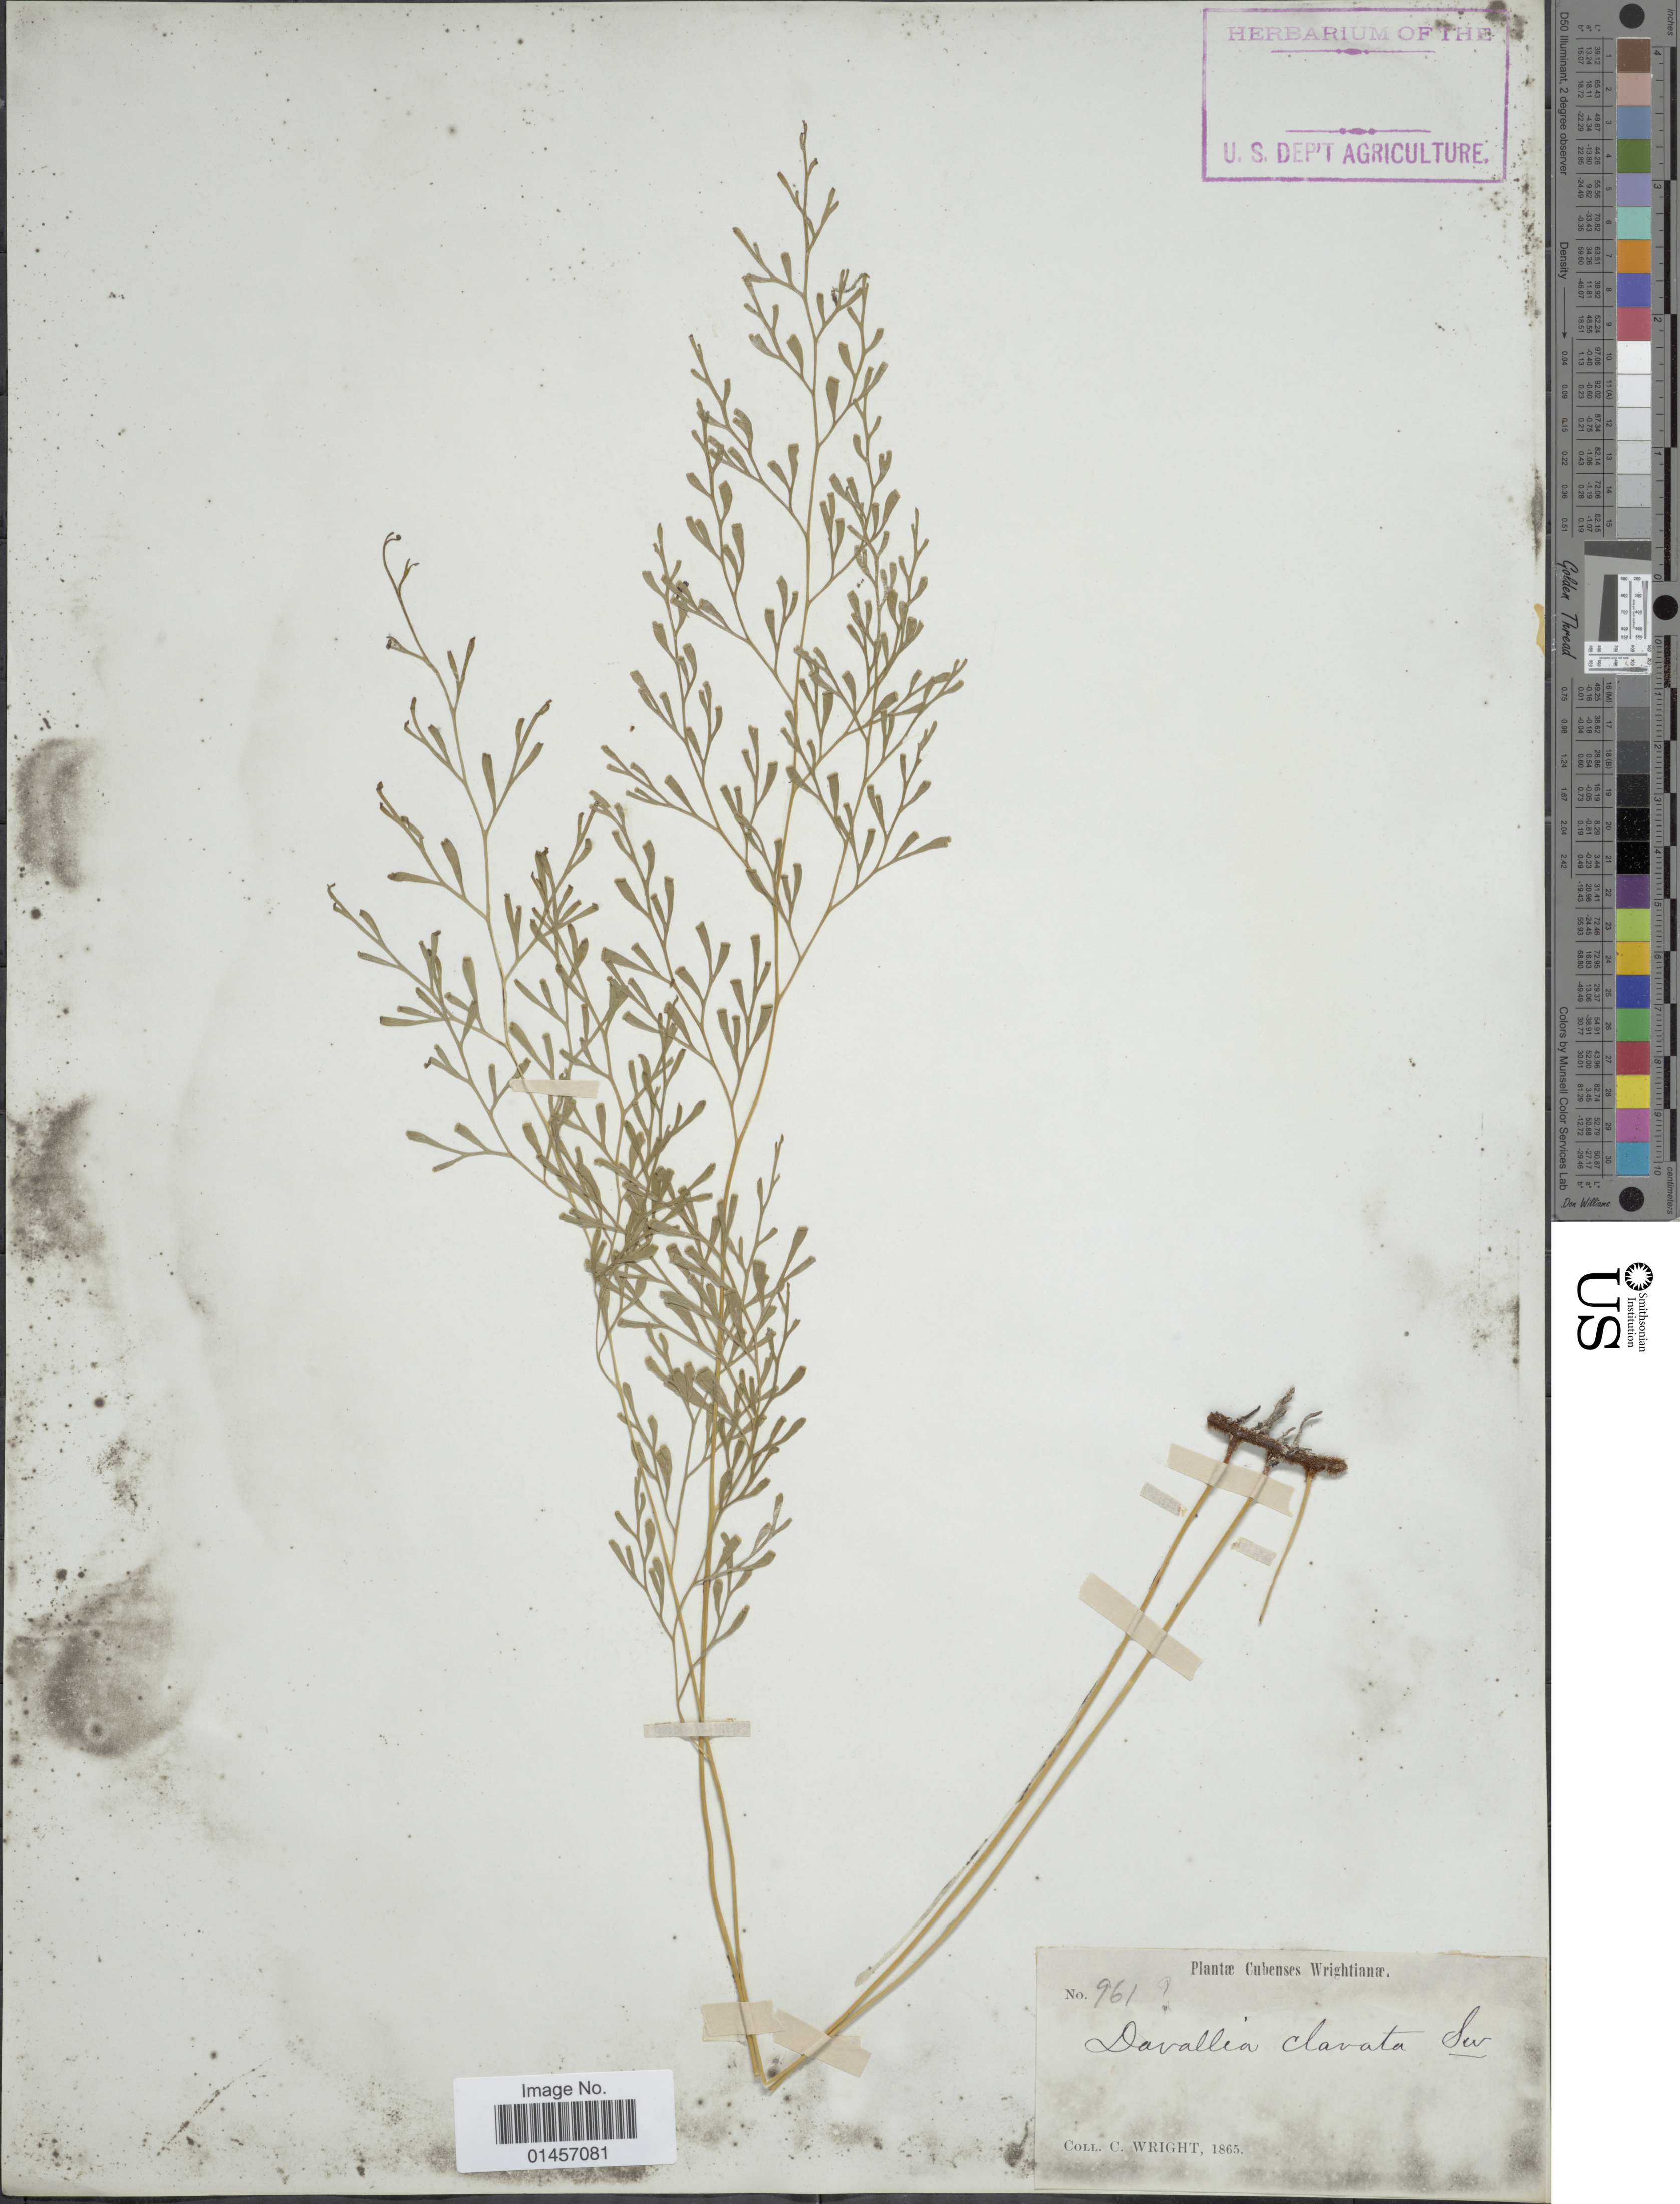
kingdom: Plantae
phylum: Tracheophyta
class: Polypodiopsida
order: Polypodiales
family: Lindsaeaceae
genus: Sphenomeris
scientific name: Sphenomeris clavata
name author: (L.) Maxon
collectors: C. Wright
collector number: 961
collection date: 1865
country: Cuba